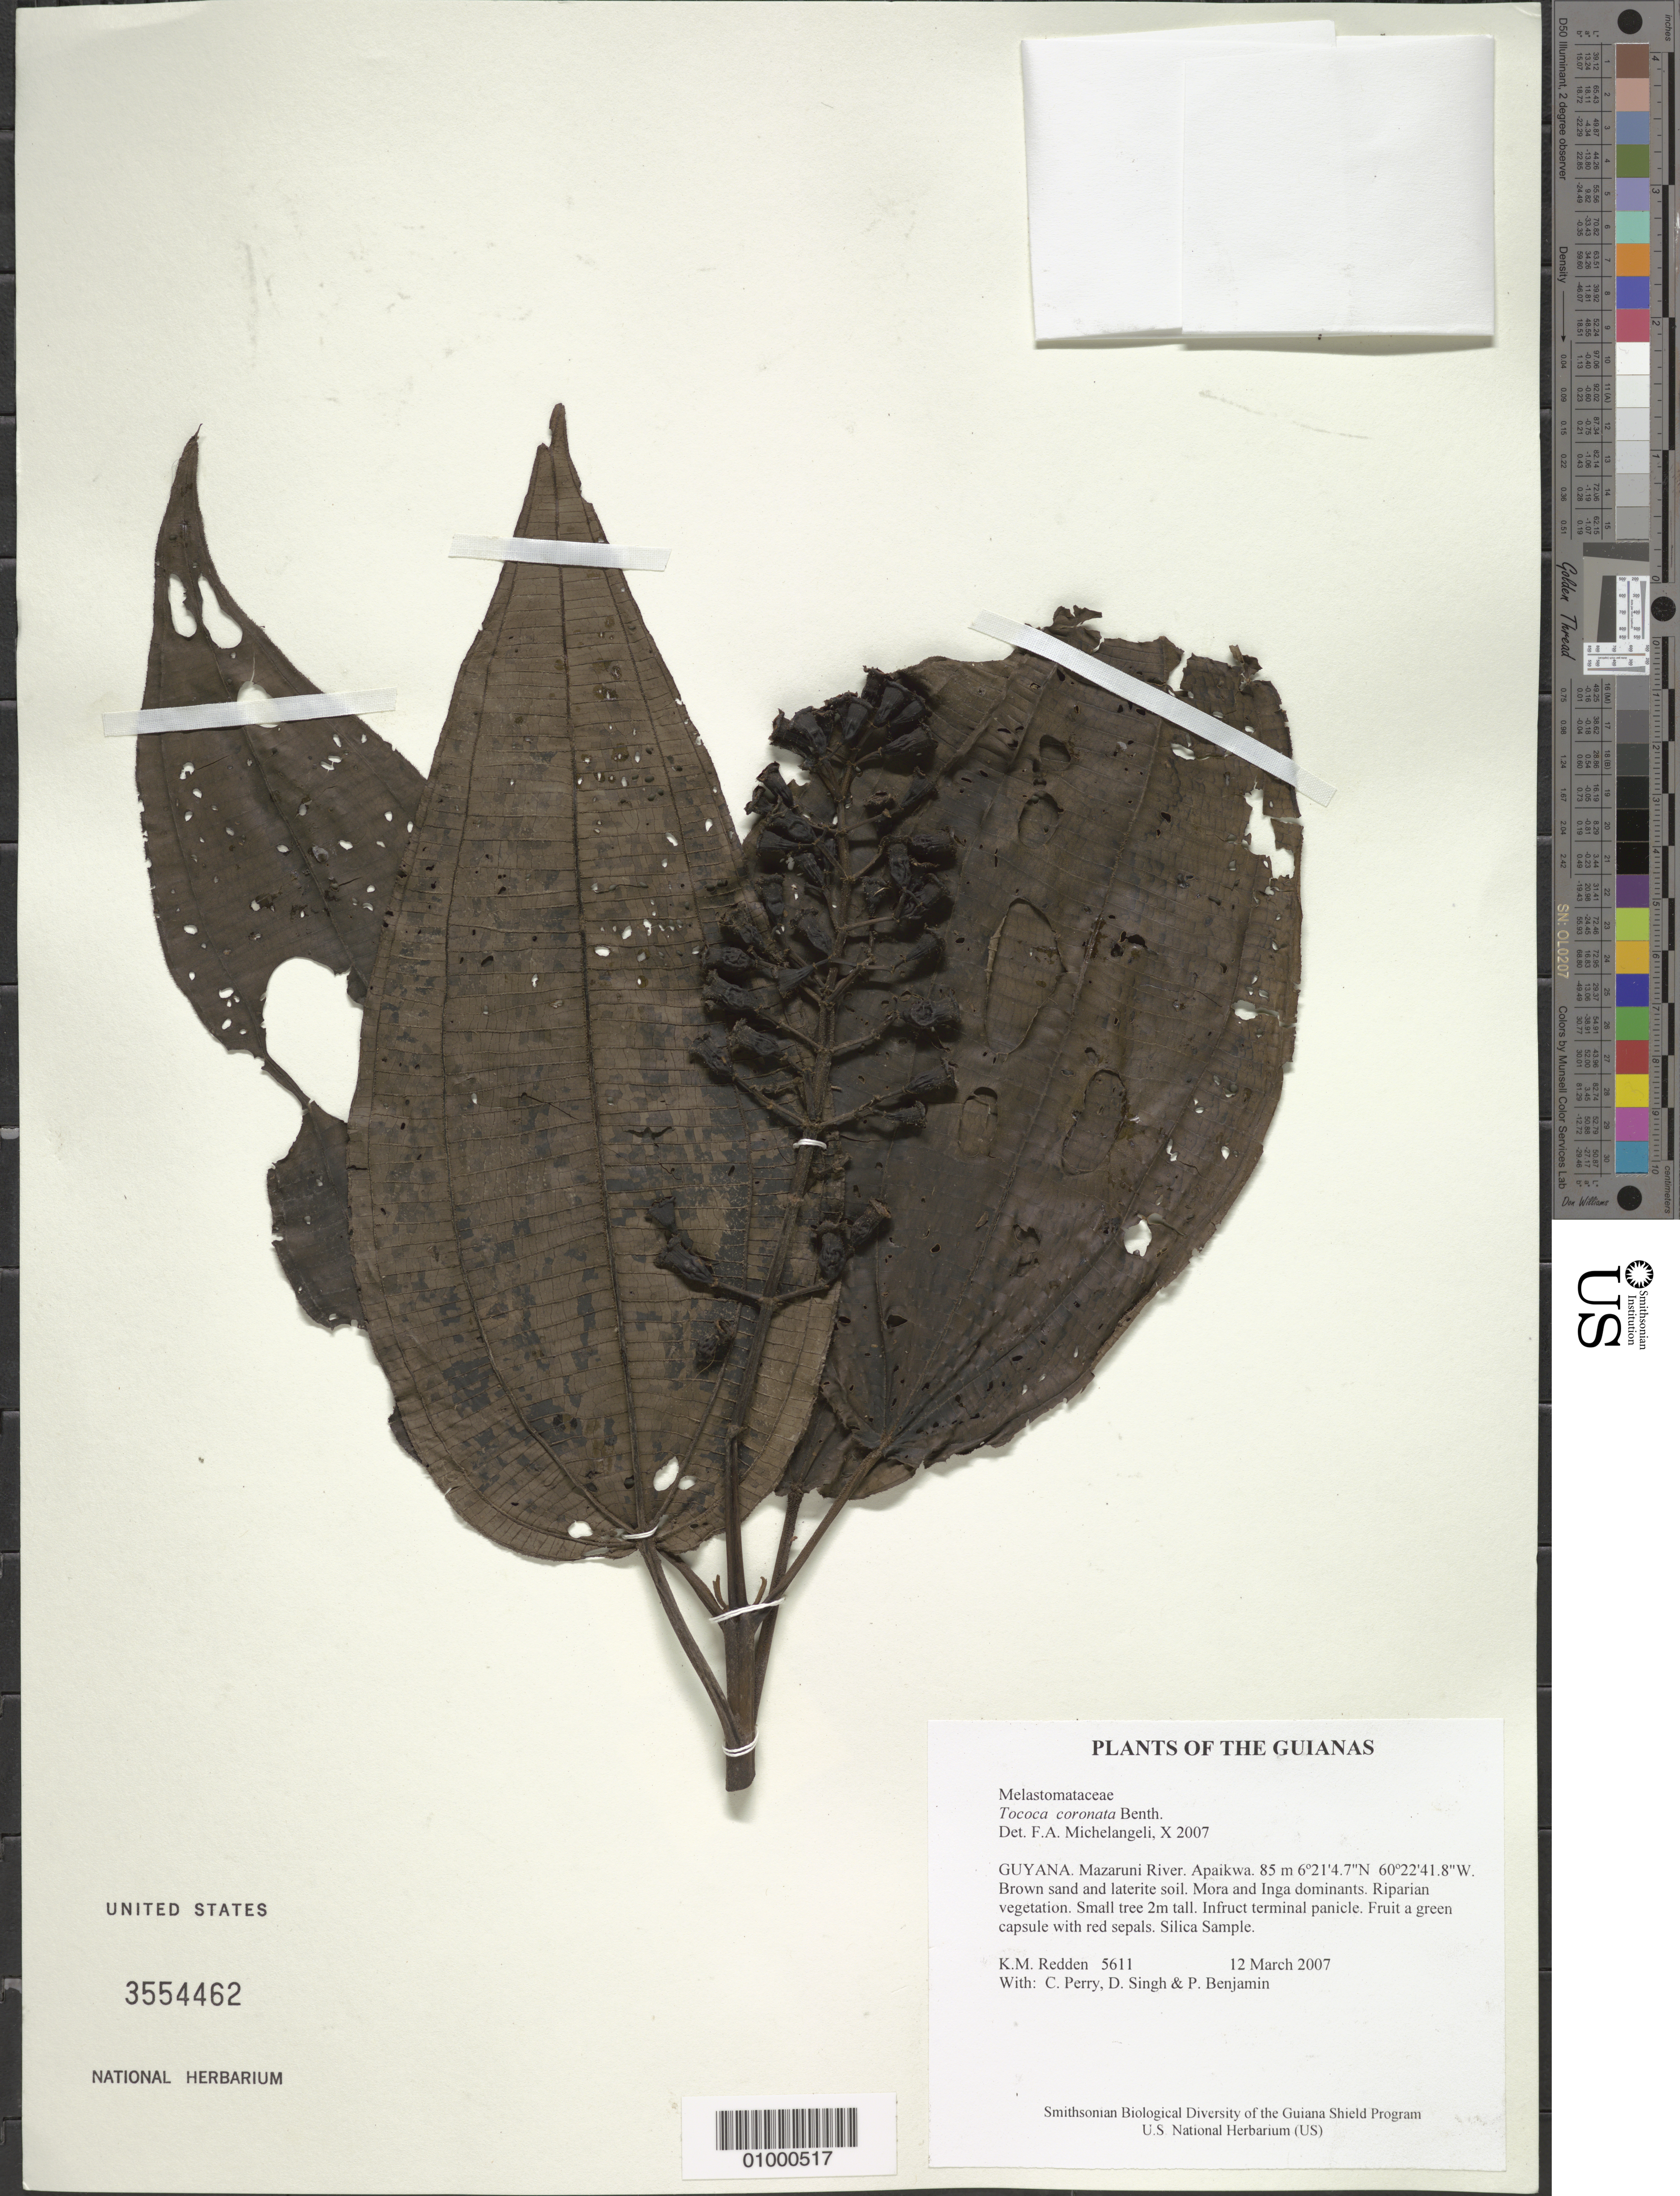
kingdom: Plantae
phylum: Tracheophyta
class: Magnoliopsida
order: Myrtales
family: Melastomataceae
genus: Tococa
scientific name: Tococa coronata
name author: Benth.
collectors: K. M. Redden, C. Perry, D. Singh & P. Benjamin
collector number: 5611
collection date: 2007-03-12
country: Guyana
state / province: Cuyuni-Mazaruni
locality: Mazaruni River, Apaikwa, The Guianas.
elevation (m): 85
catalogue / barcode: US 3554462